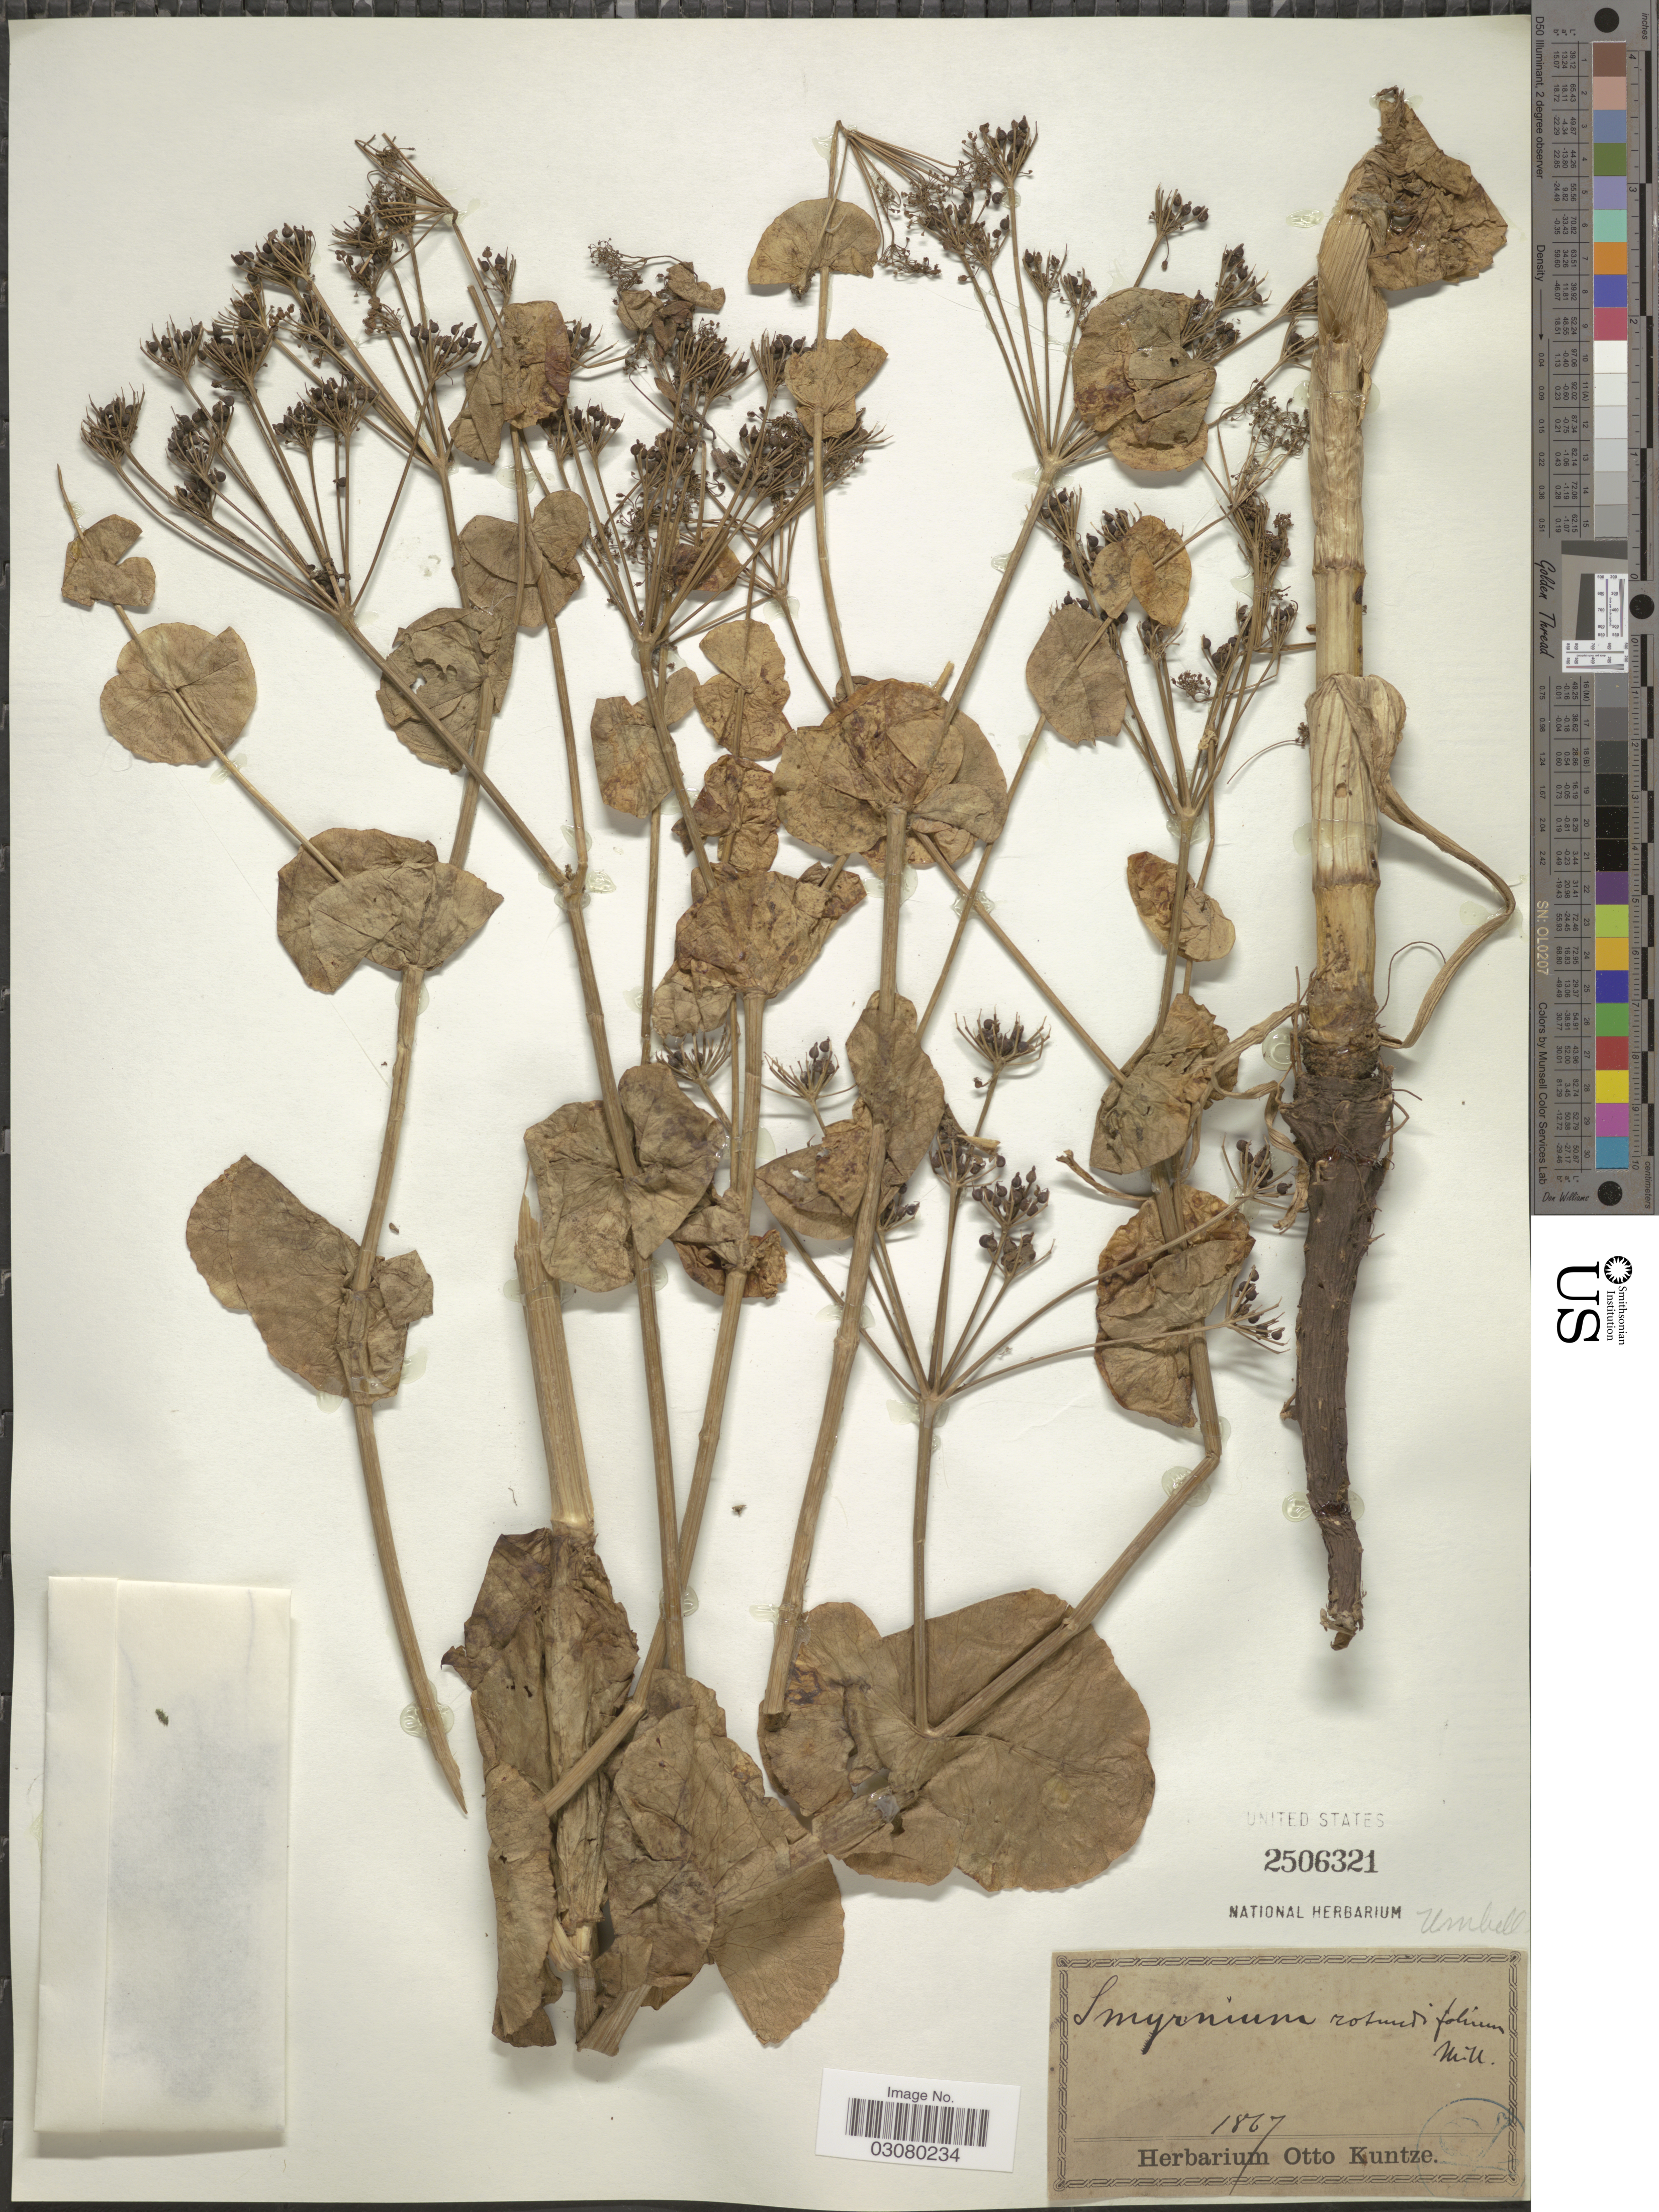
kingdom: Plantae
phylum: Tracheophyta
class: Magnoliopsida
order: Apiales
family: Apiaceae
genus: Smyrnium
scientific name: Smyrnium rotundifolium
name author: Mill.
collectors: ex herb. Otto Kuntze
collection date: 1867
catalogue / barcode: US 2506321